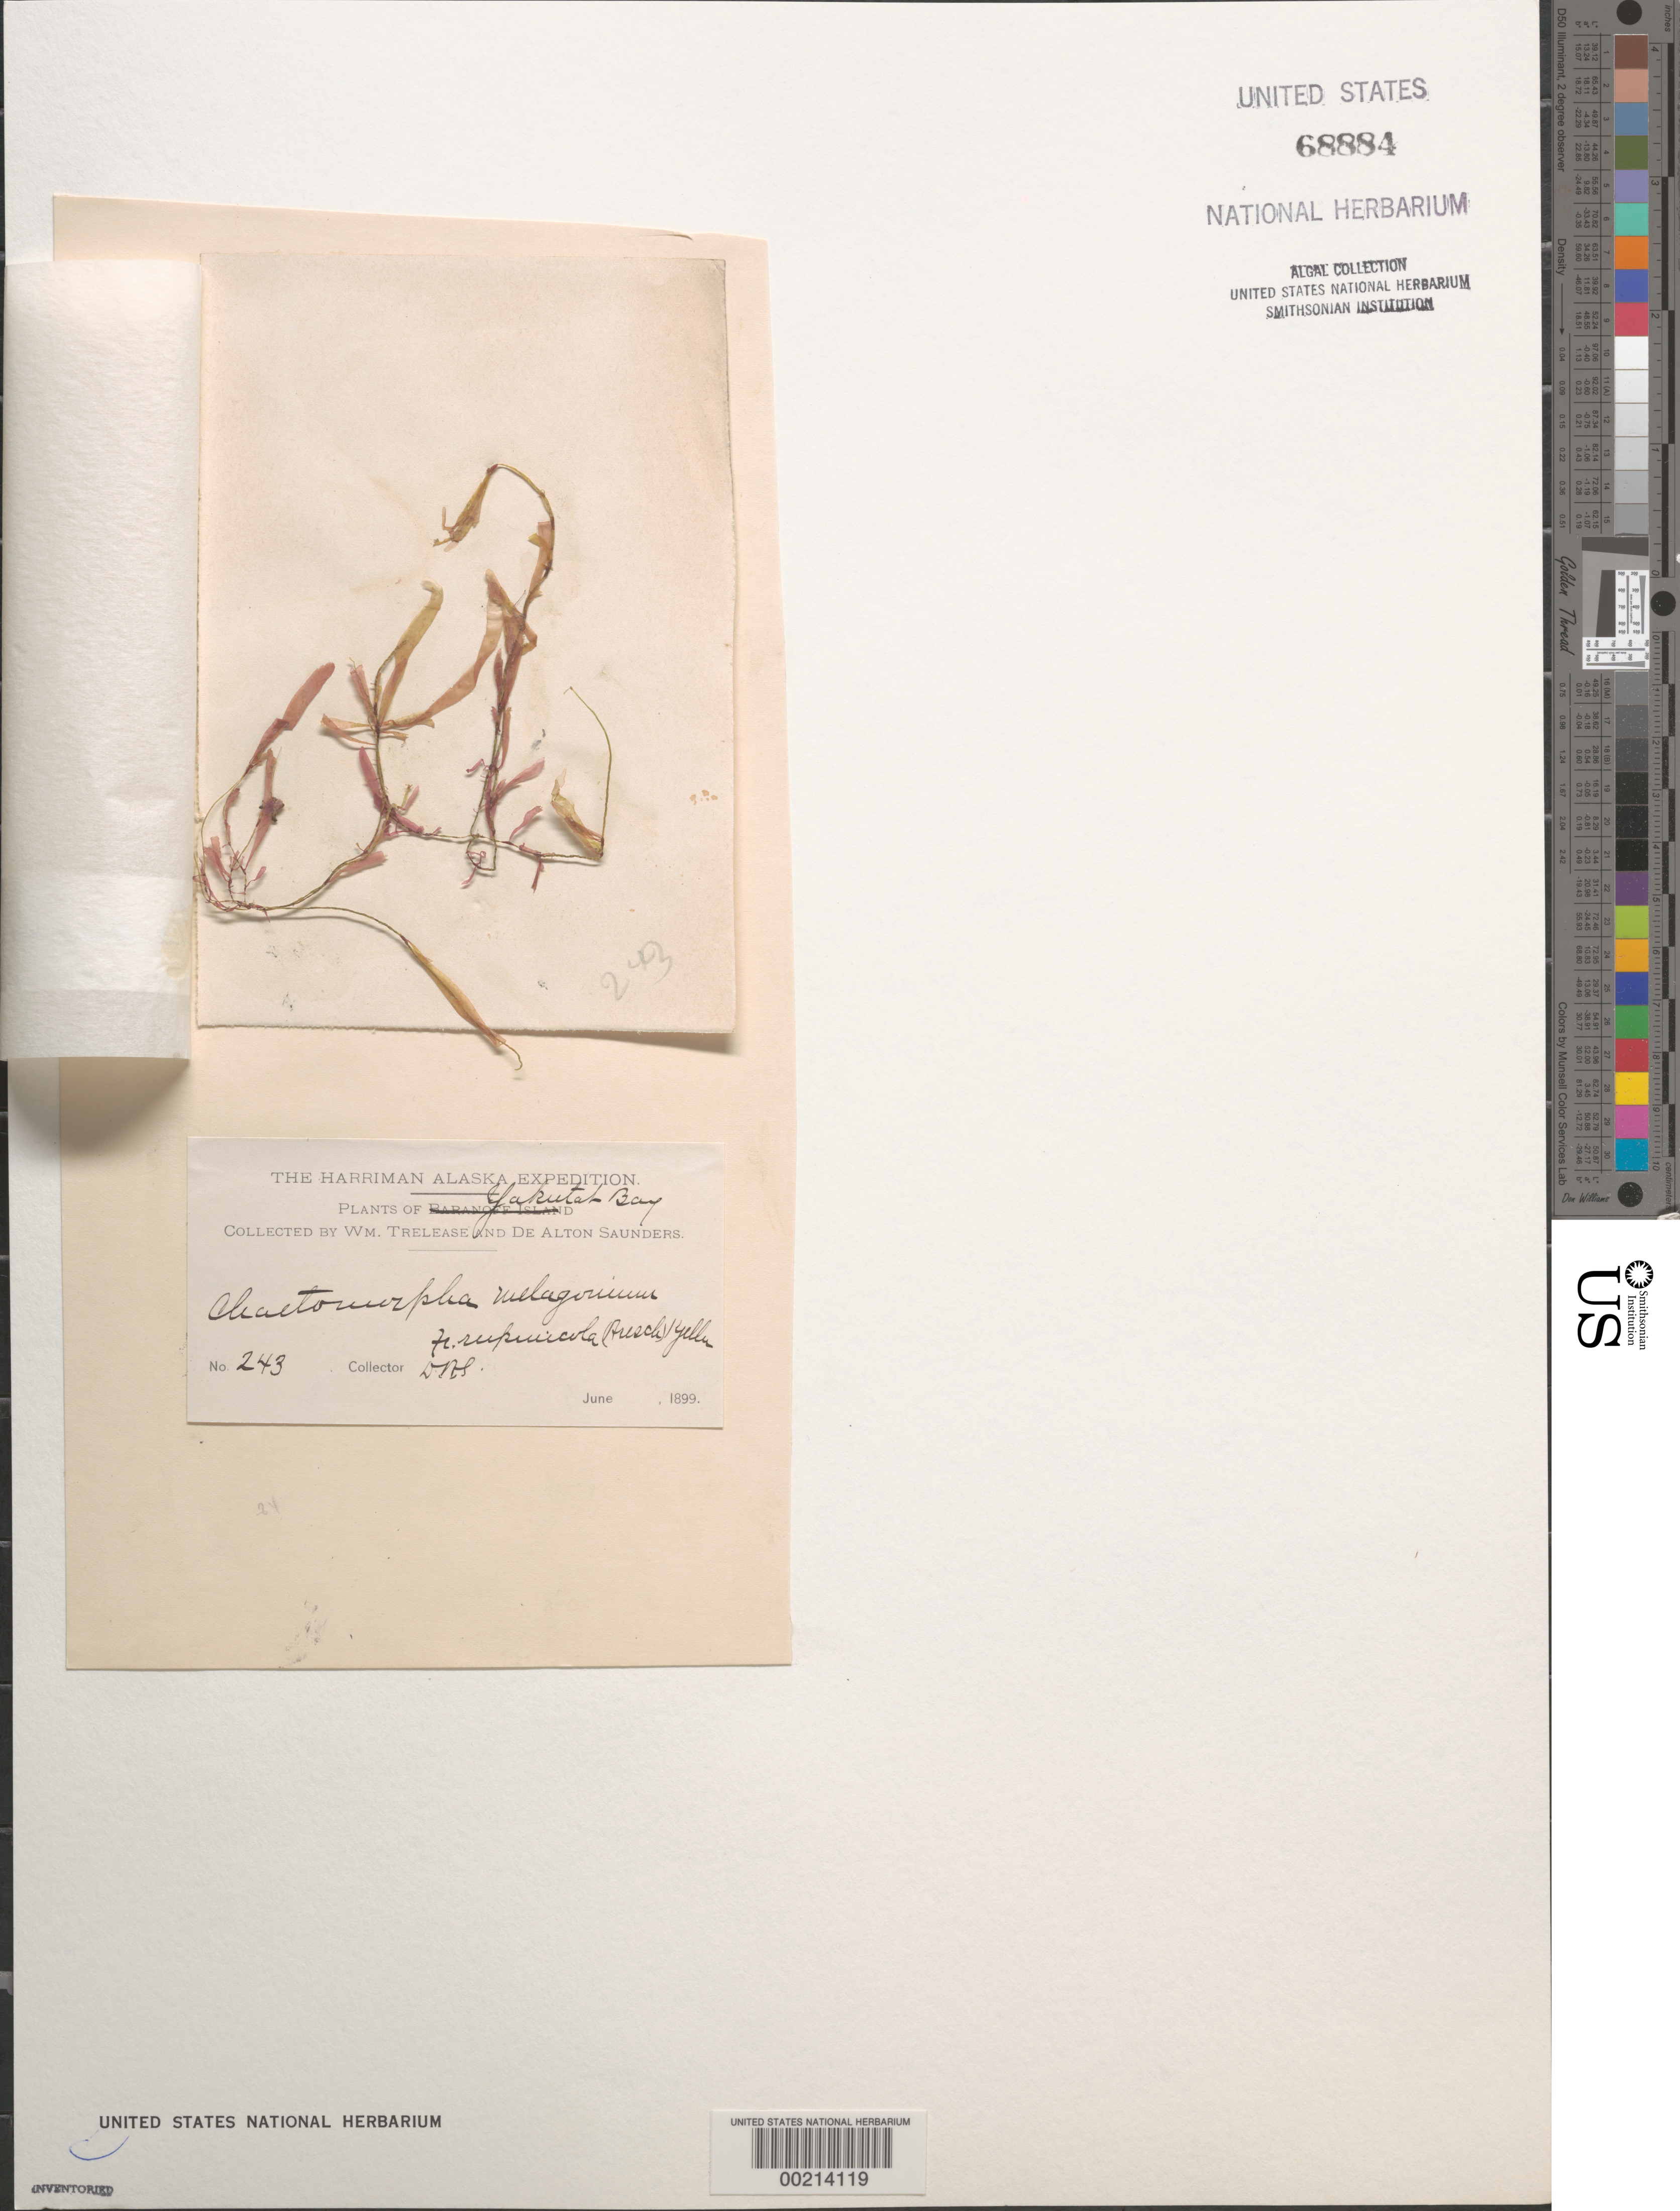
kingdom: Plantae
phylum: Chlorophyta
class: Ulvophyceae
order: Cladophorales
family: Cladophoraceae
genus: Chaetomorpha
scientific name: Chaetomorpha melagonium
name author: (F. Weber & D. Mohr) Kützing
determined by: Phinney, H. K.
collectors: D. Saunders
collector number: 243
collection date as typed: Jun 1899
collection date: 1899-06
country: United States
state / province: Alaska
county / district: Skagway-Yakutat-Angoon Division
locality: Yakutat Bay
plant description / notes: Harriman Alaska Expedition, 1899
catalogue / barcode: US 68884